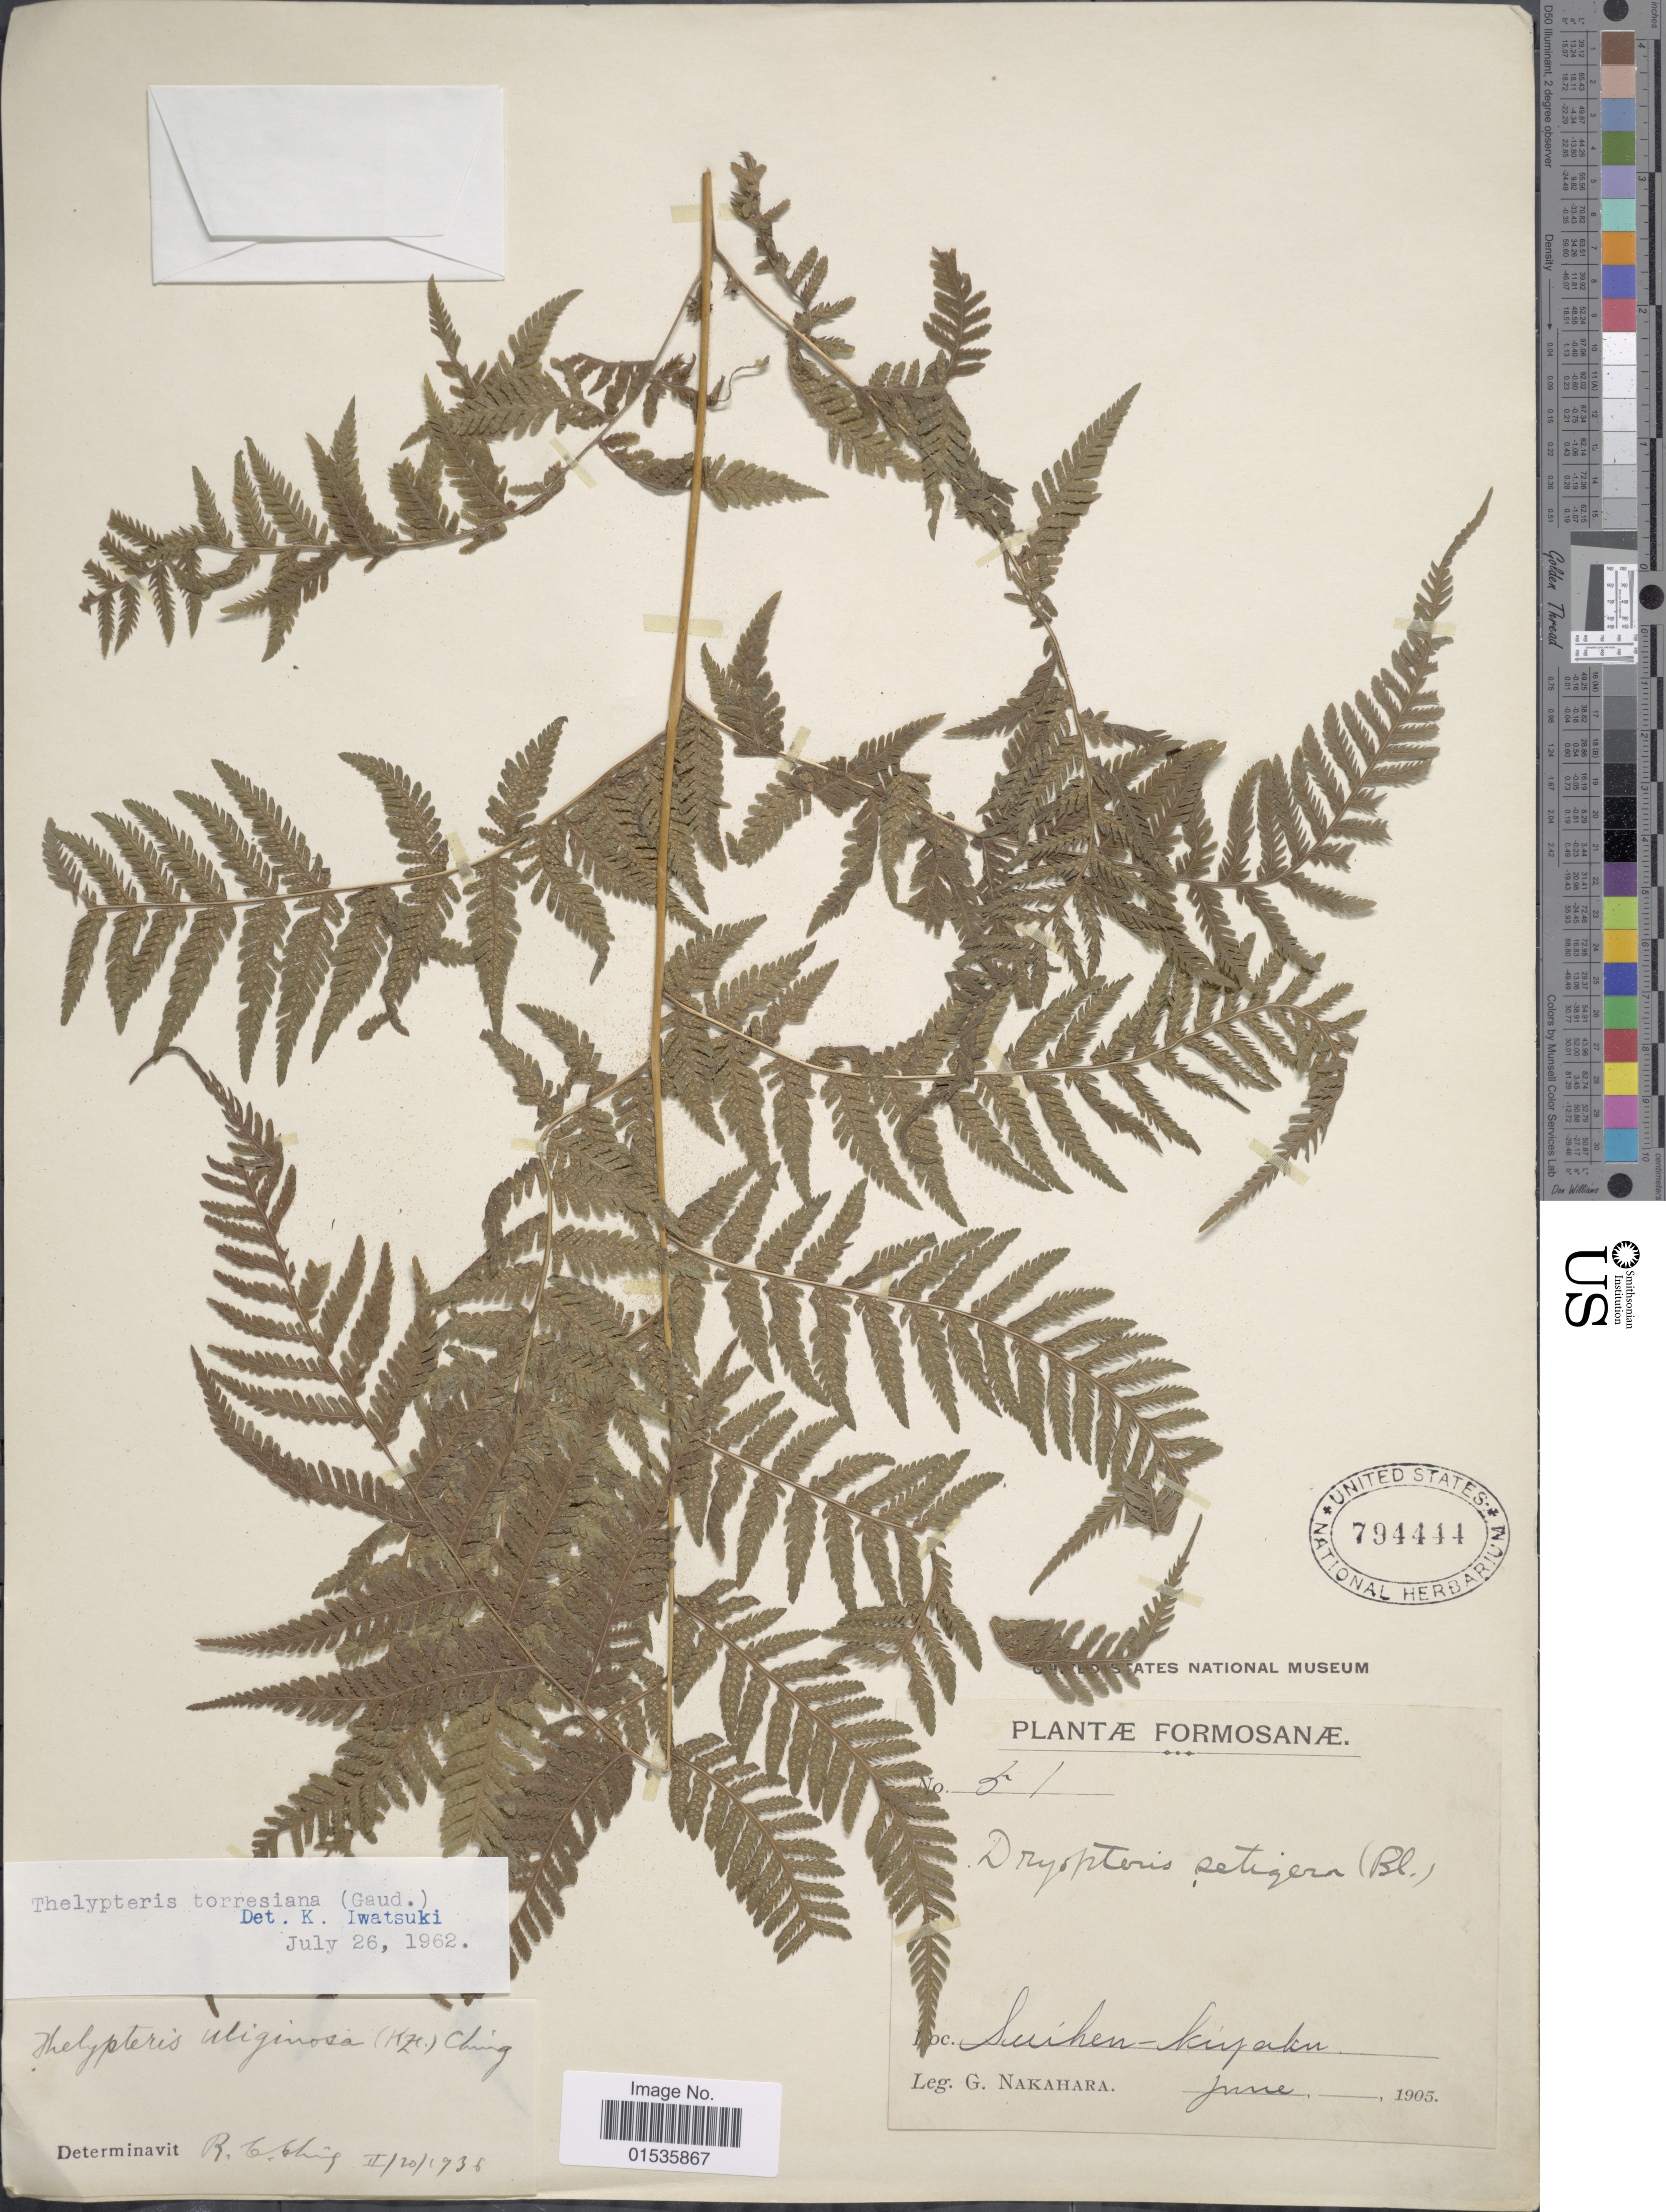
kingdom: Plantae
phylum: Tracheophyta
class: Polypodiopsida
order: Polypodiales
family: Thelypteridaceae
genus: Macrothelypteris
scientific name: Macrothelypteris torresiana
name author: (Gaudich.) Ching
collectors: G. Nakahara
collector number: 51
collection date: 1905-06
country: Taiwan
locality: Formosanae, Suiken-kiyakn. [interpreted]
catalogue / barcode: US 794444